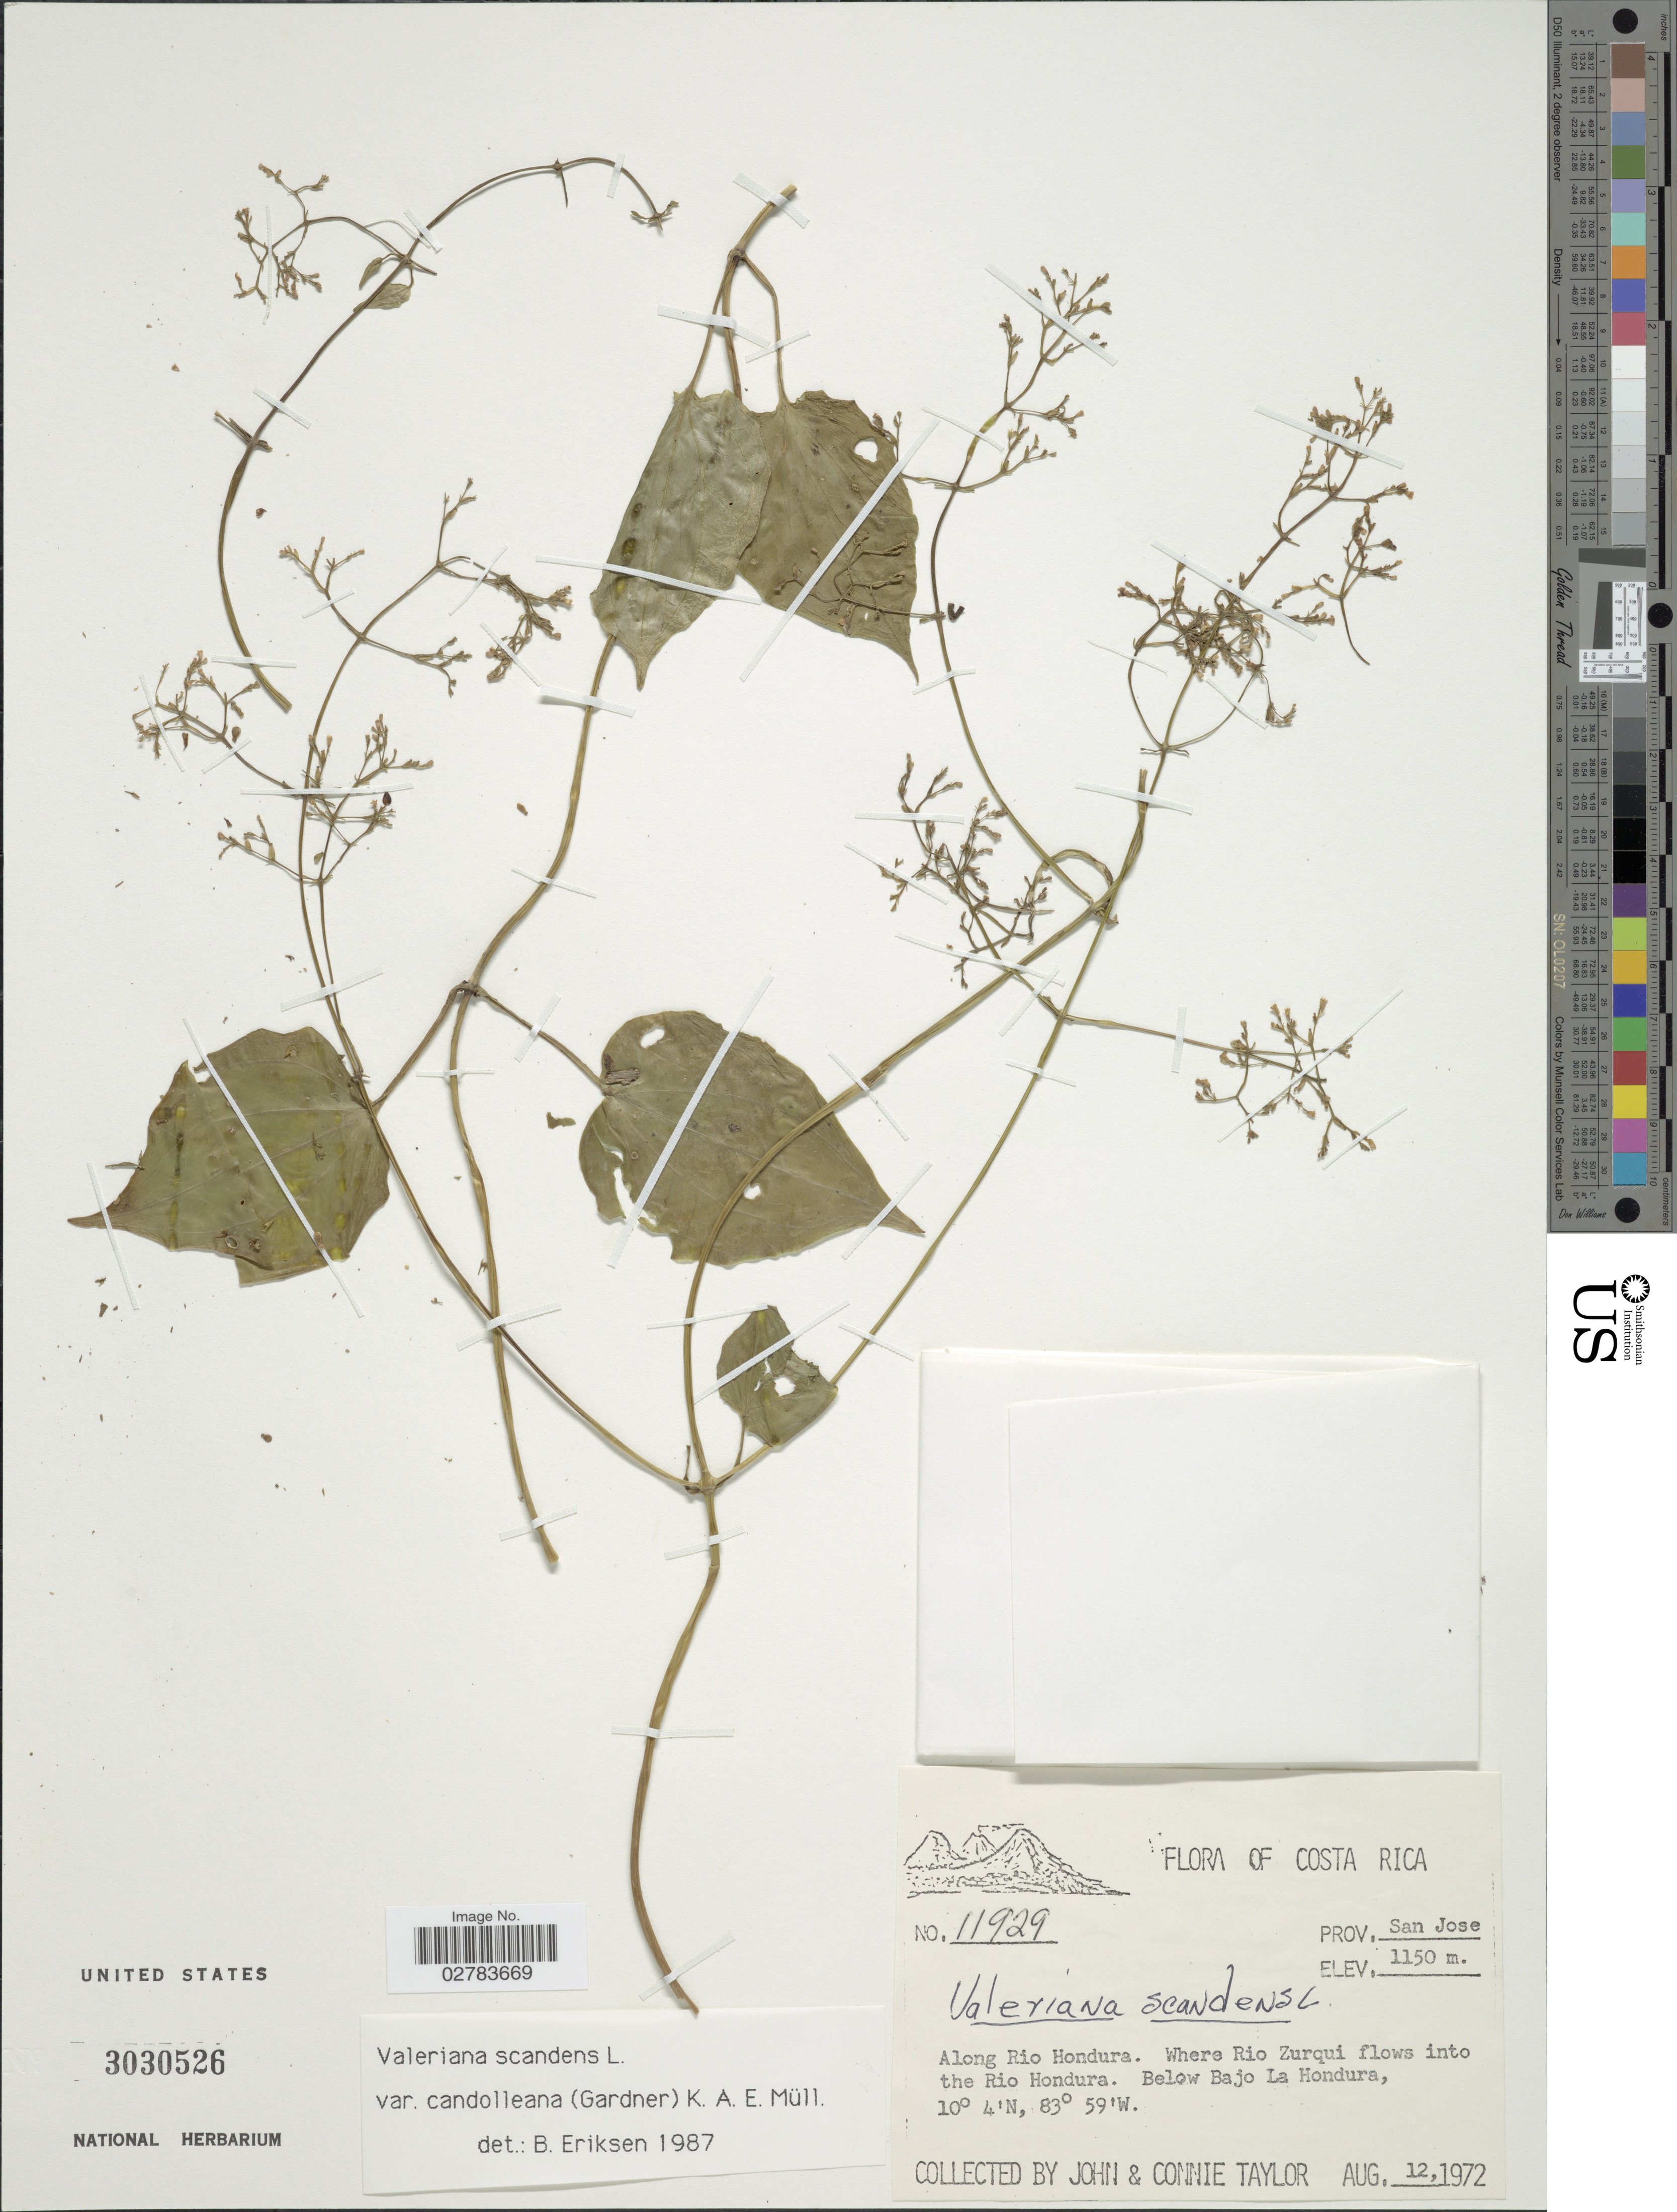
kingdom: Plantae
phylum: Tracheophyta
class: Magnoliopsida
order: Dipsacales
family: Caprifoliaceae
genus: Valeriana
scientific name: Valeriana candolleana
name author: Gardner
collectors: J. Taylor & C. Taylor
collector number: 11929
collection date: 1972-08-12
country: Costa Rica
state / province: San José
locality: Along Rio Hondura. Where Rio Zurqui flows into the Rio Hondura. Below Baja La Hondura.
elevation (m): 1150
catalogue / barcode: US 3030526